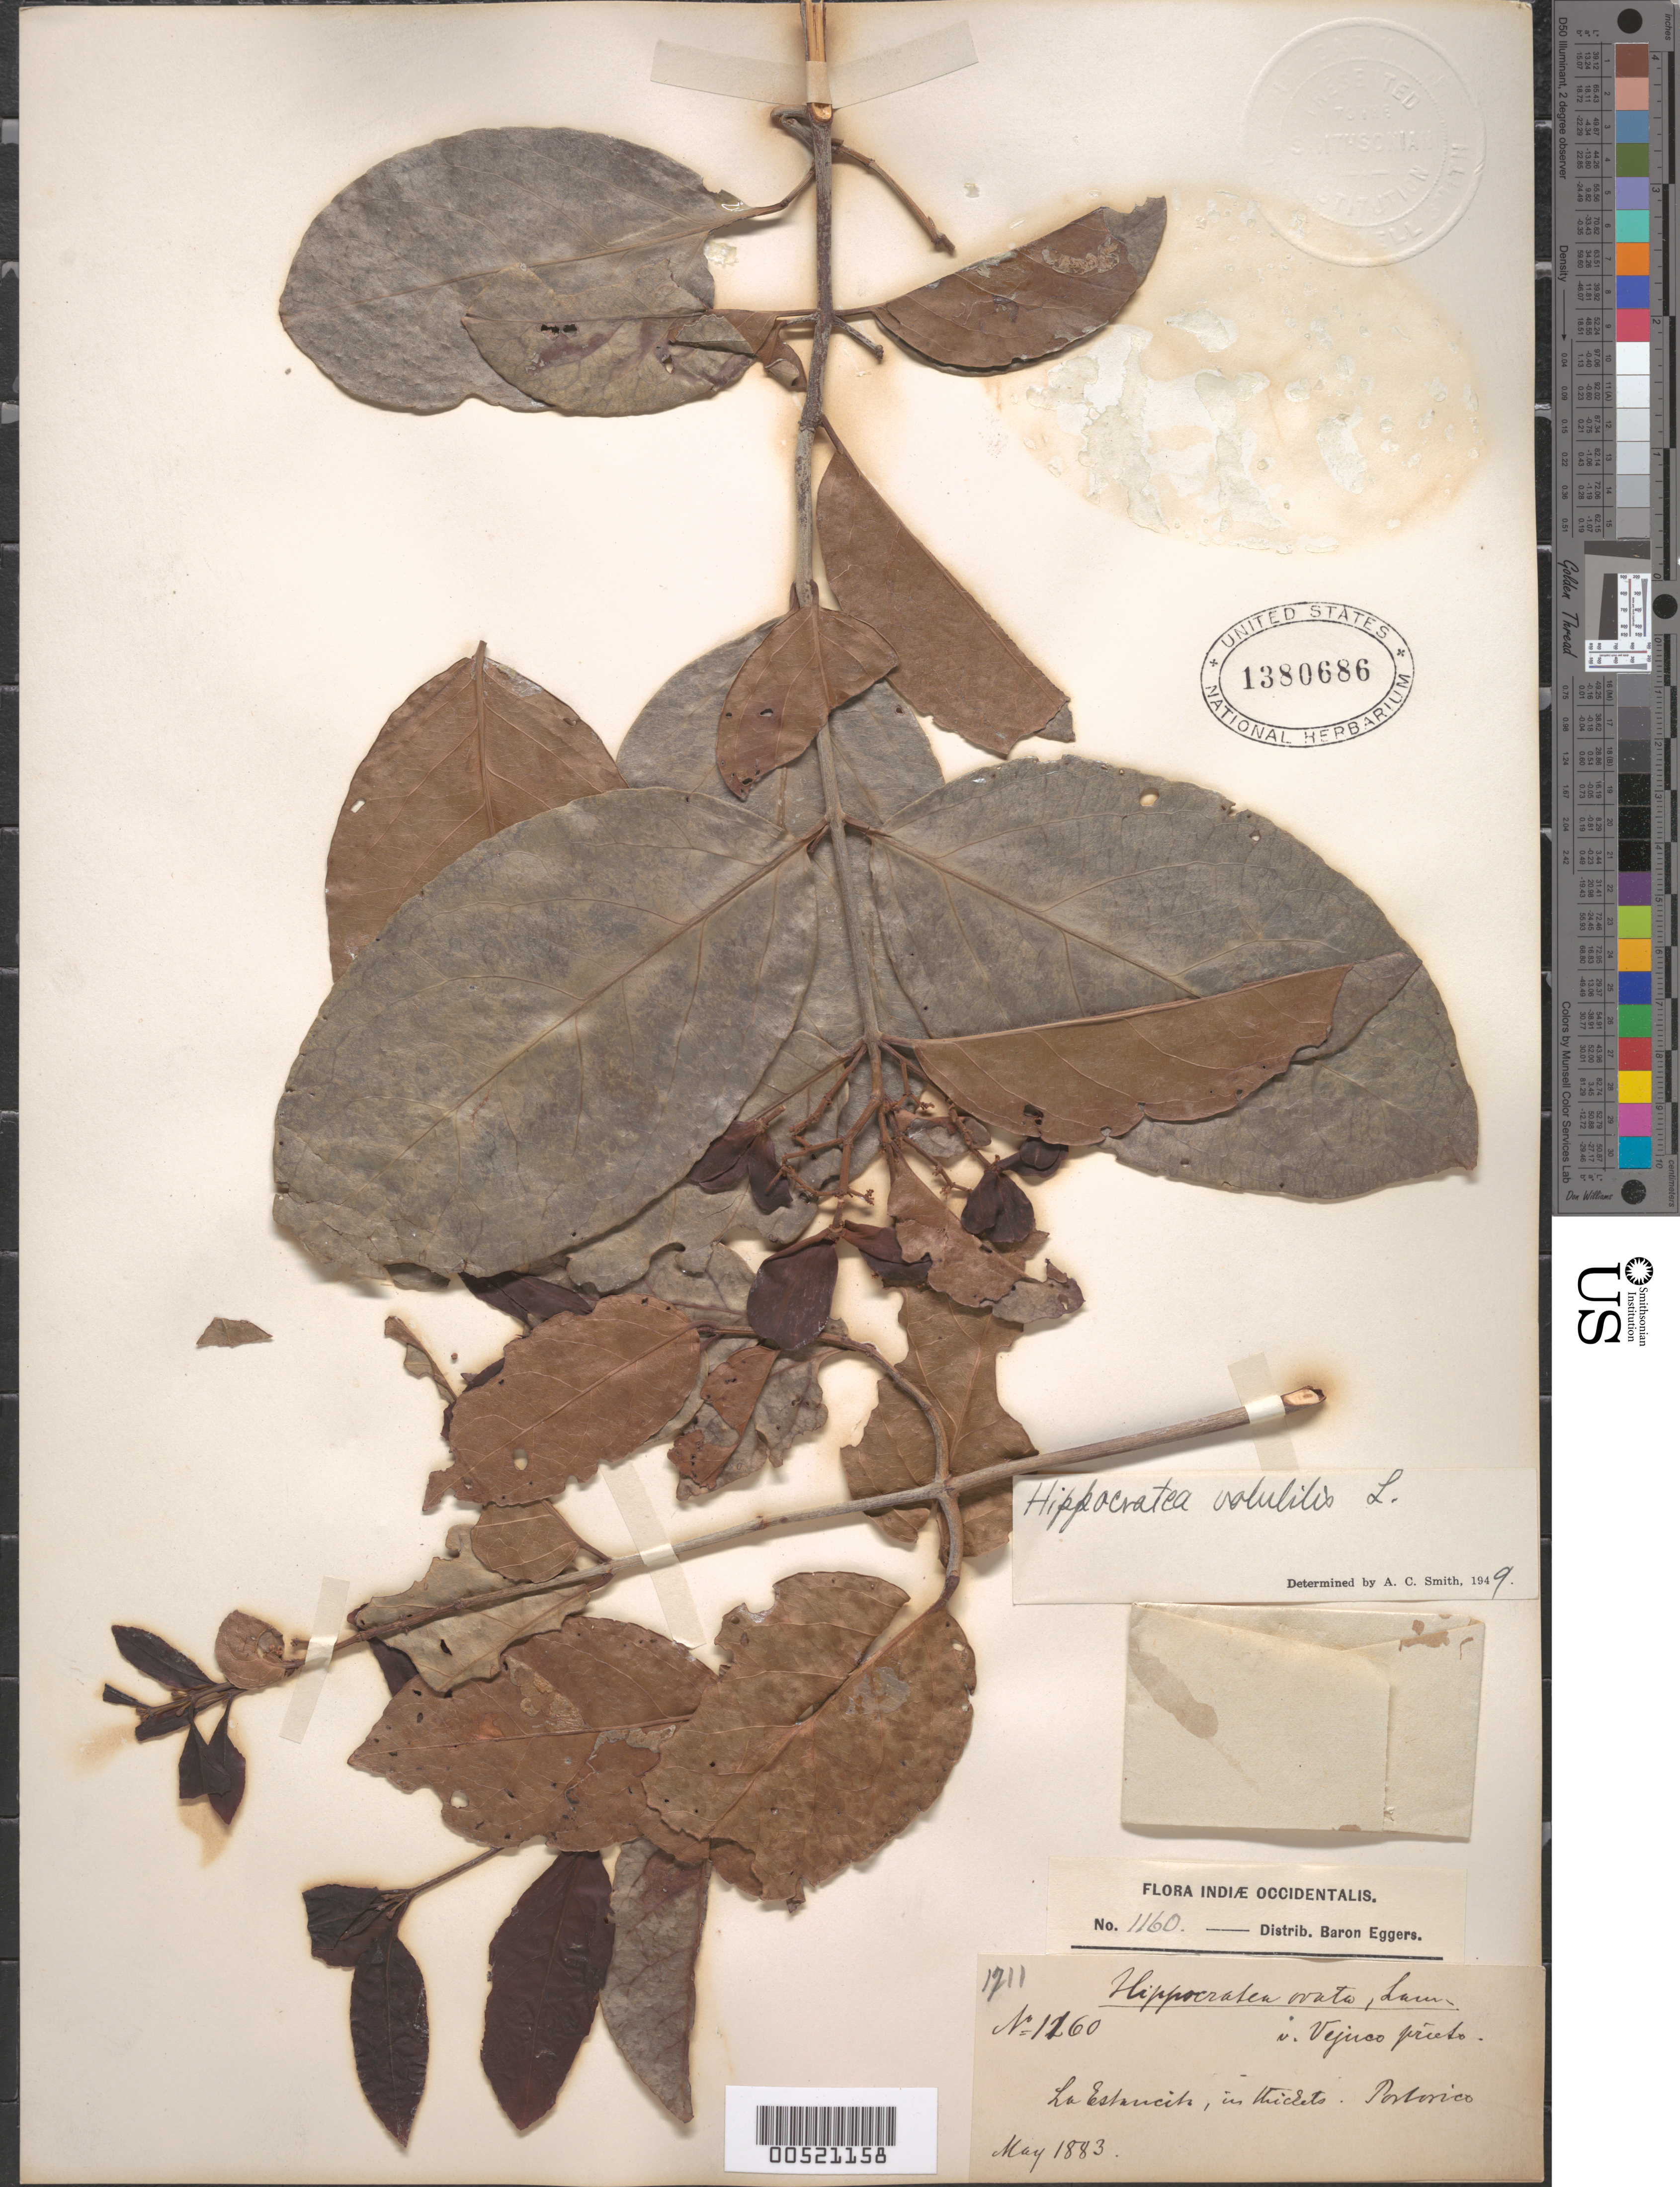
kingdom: Plantae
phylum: Tracheophyta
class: Magnoliopsida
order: Celastrales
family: Celastraceae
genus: Hippocratea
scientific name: Hippocratea volubilis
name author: L.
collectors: H. F. A. von Eggers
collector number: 1160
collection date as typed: May 1883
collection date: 1883-05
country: Puerto Rico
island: Greater Antilles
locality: La Estrucita. In thickets.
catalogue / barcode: US 1380686